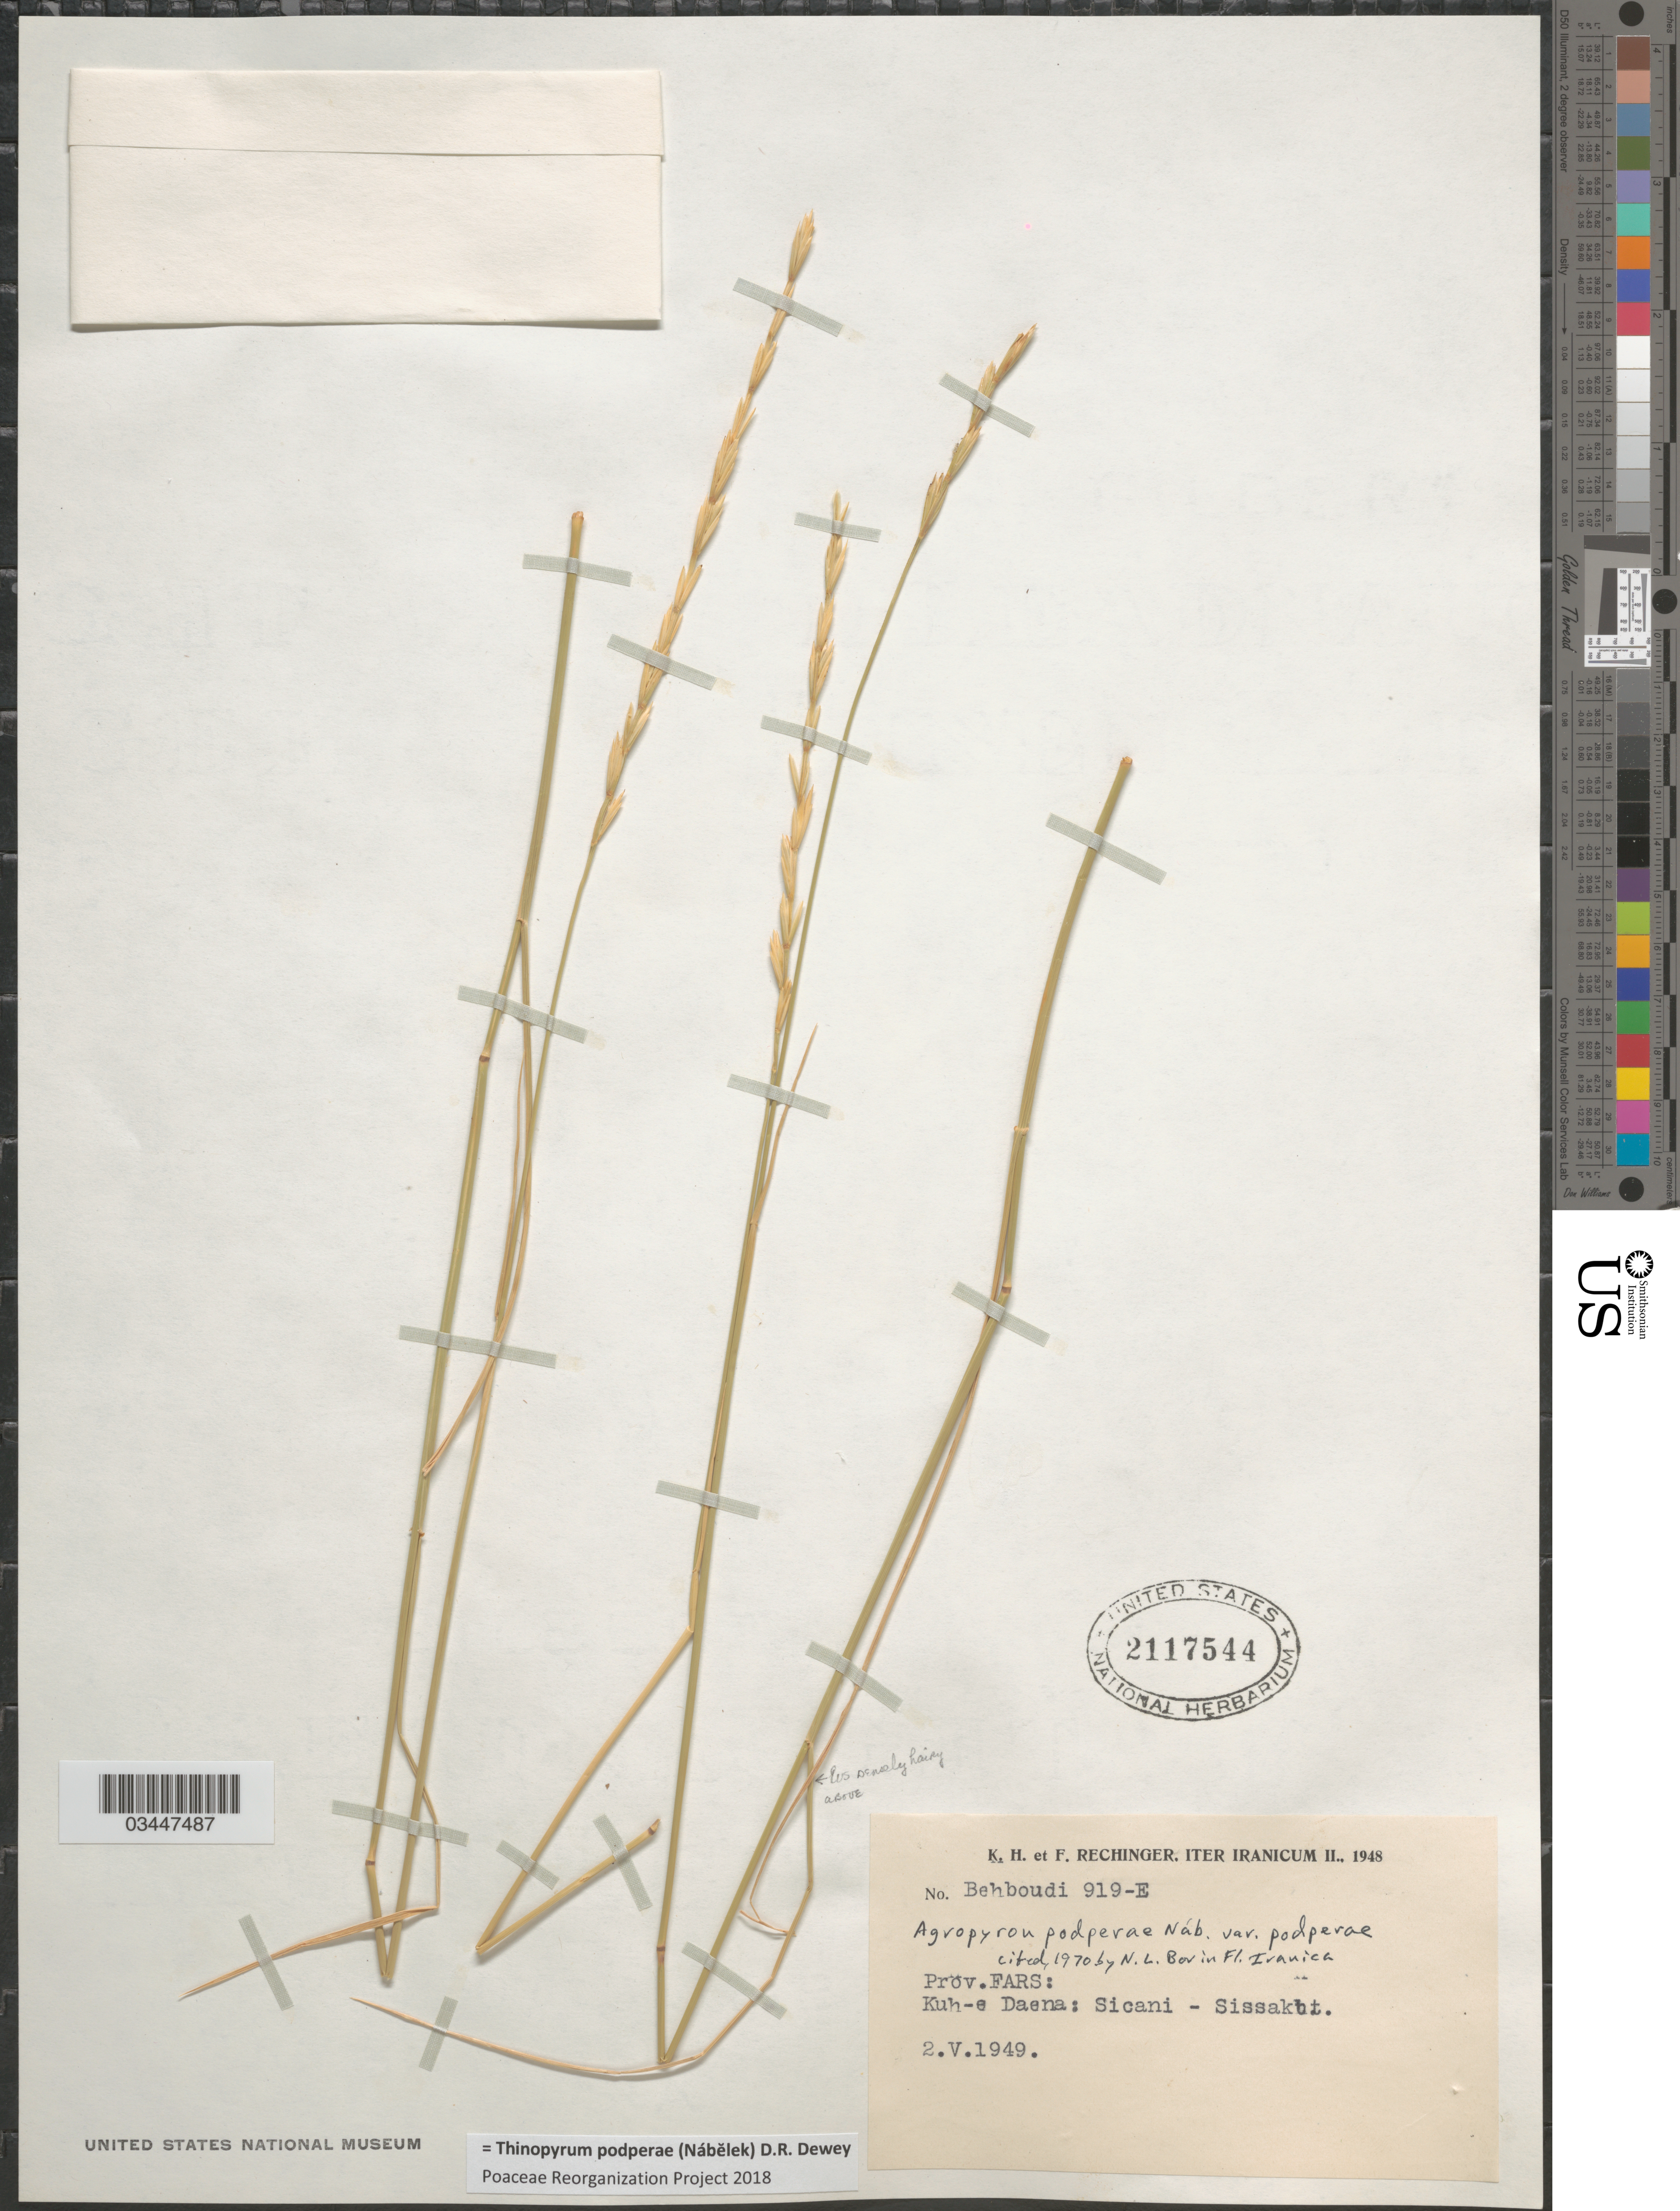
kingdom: Plantae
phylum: Tracheophyta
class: Liliopsida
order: Poales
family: Poaceae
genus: Thinopyrum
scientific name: Thinopyrum podperae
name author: (Nabelek) Dewey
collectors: K. H. Rechinger & F. Rechinger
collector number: Behboudi 919-E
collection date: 1949-05-02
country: Iran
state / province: Fars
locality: Iter Iranicum II., 1948. Kuh-e Daena; Sicani - Sissakht.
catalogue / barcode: US 2117544